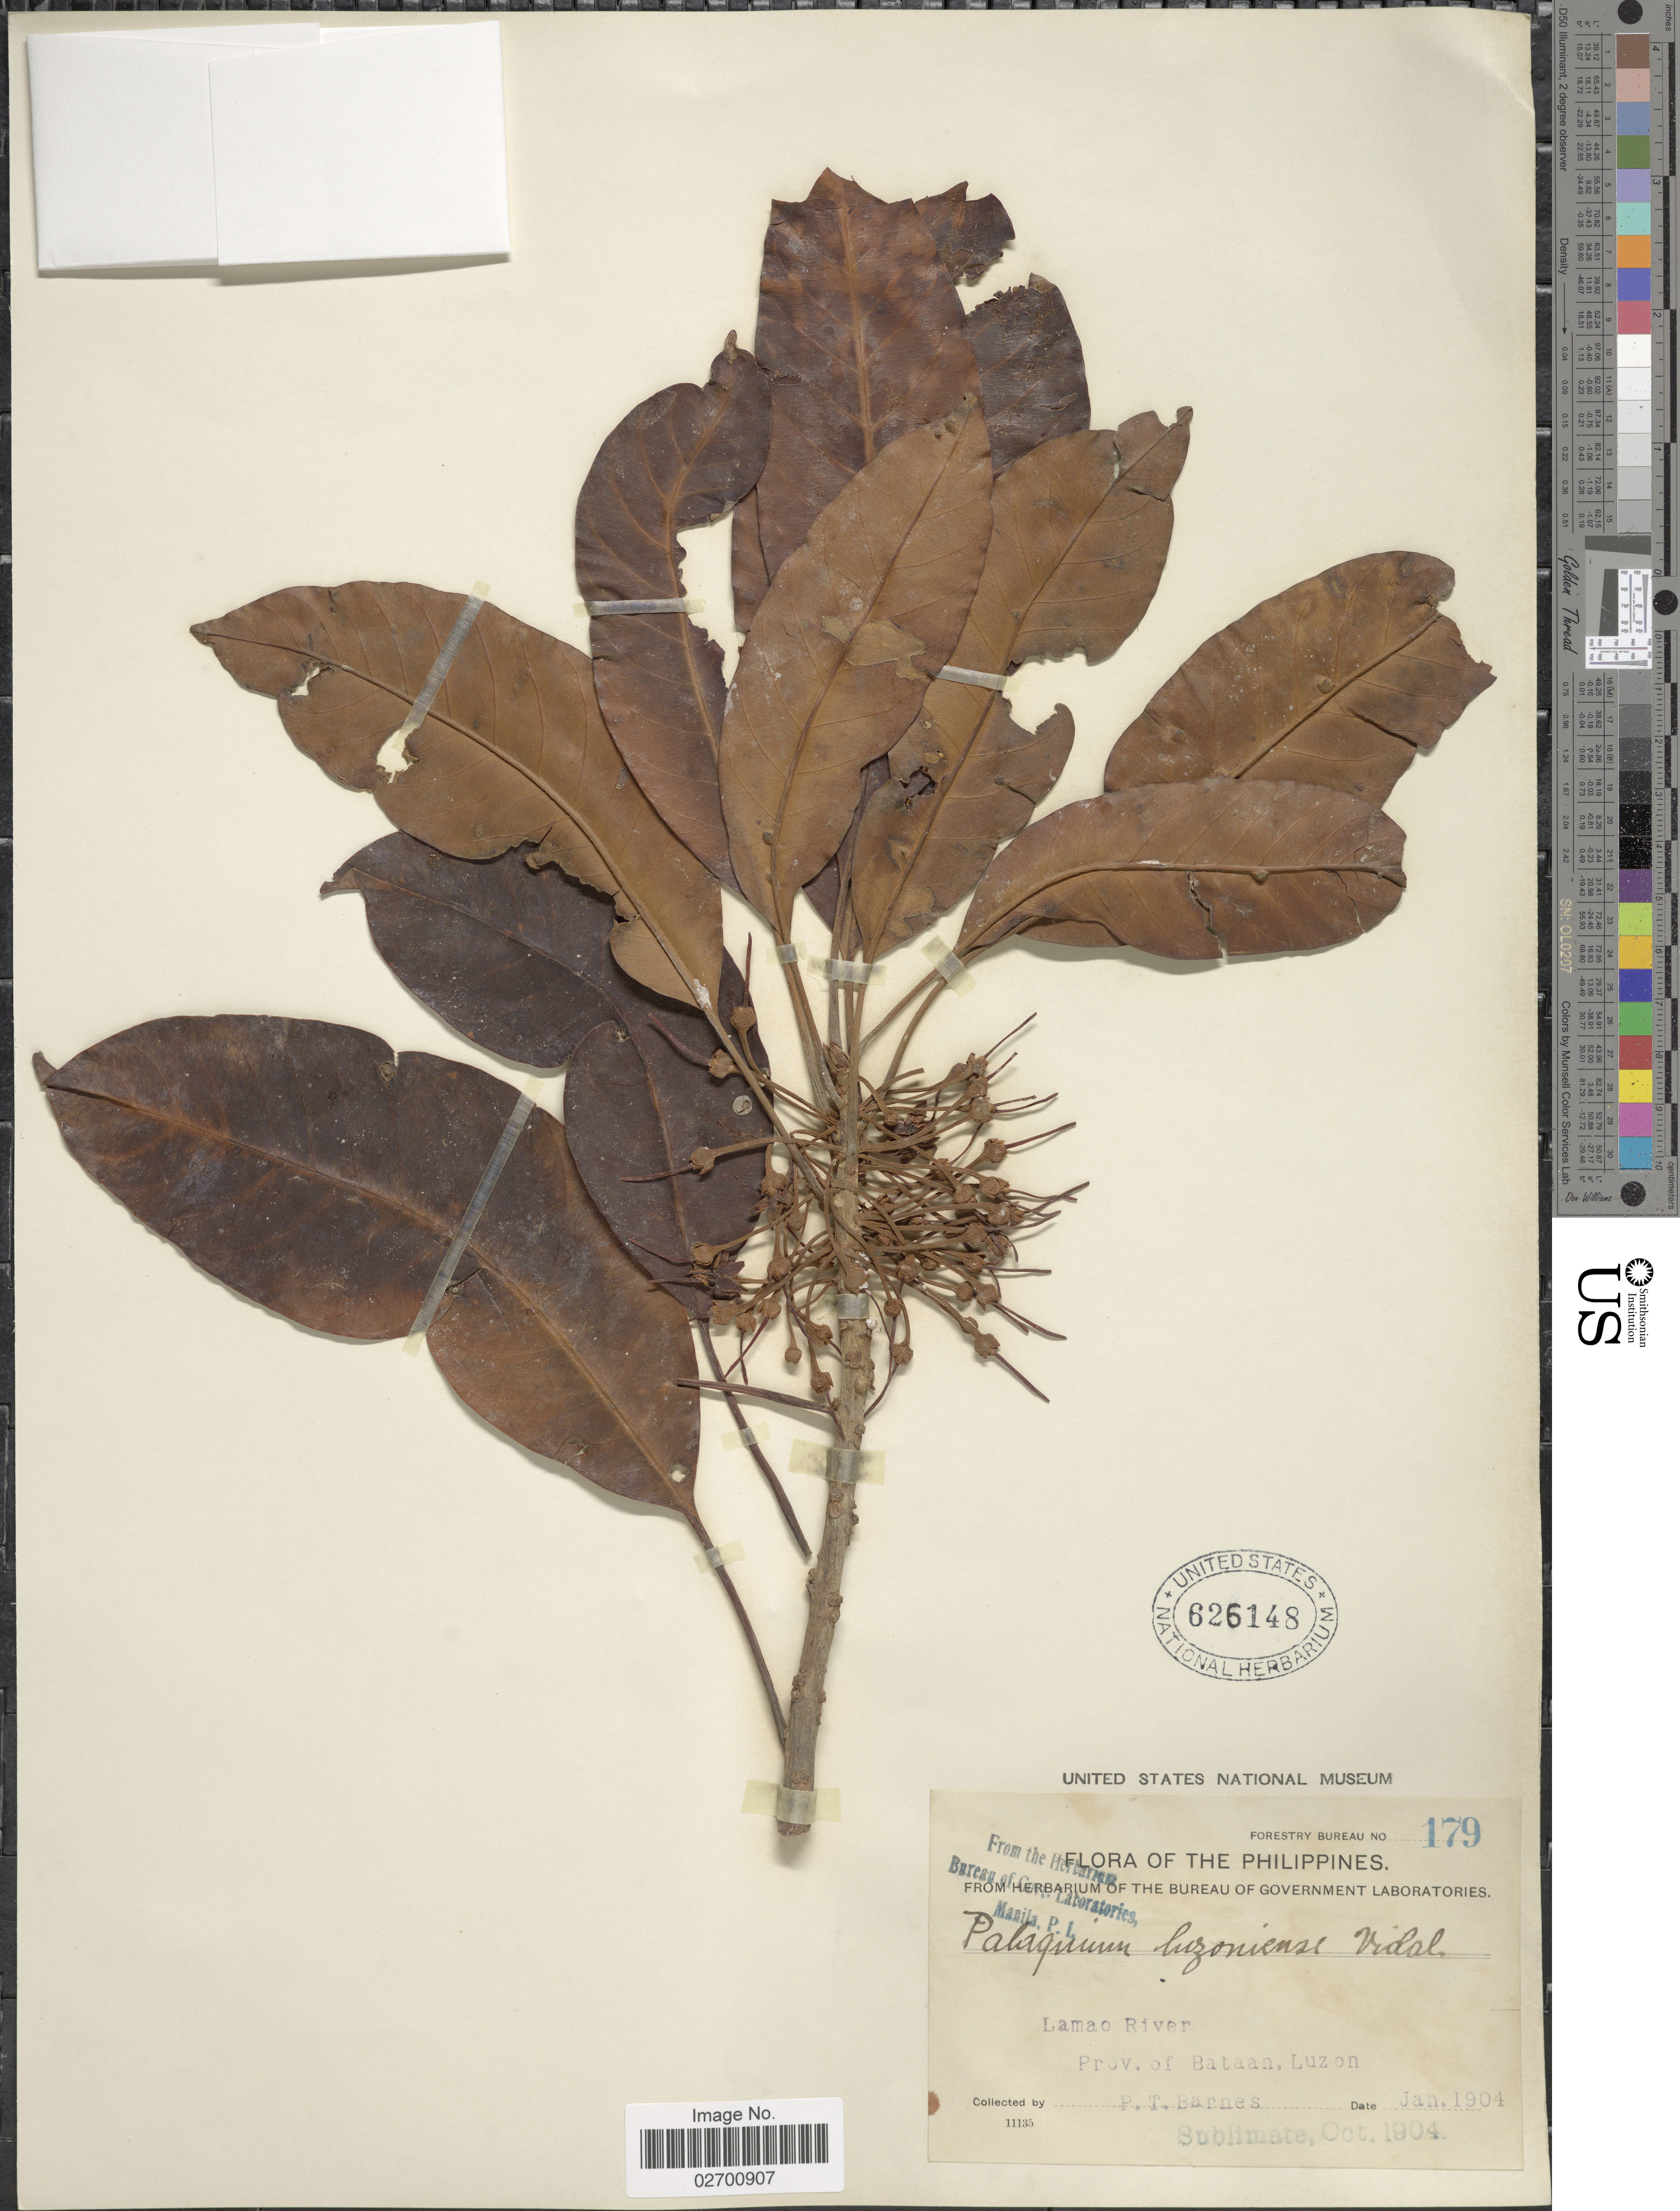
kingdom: Plantae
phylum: Tracheophyta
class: Magnoliopsida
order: Ericales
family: Sapotaceae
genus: Palaquium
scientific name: Palaquium luzoniense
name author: (Fern.-Vill.) S. Vidal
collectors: P. Barnes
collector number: Forestry Bureau 179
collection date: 1904-01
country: Philippines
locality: Lamao River, Prov. of Bataan, Luzon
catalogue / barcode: US 626148